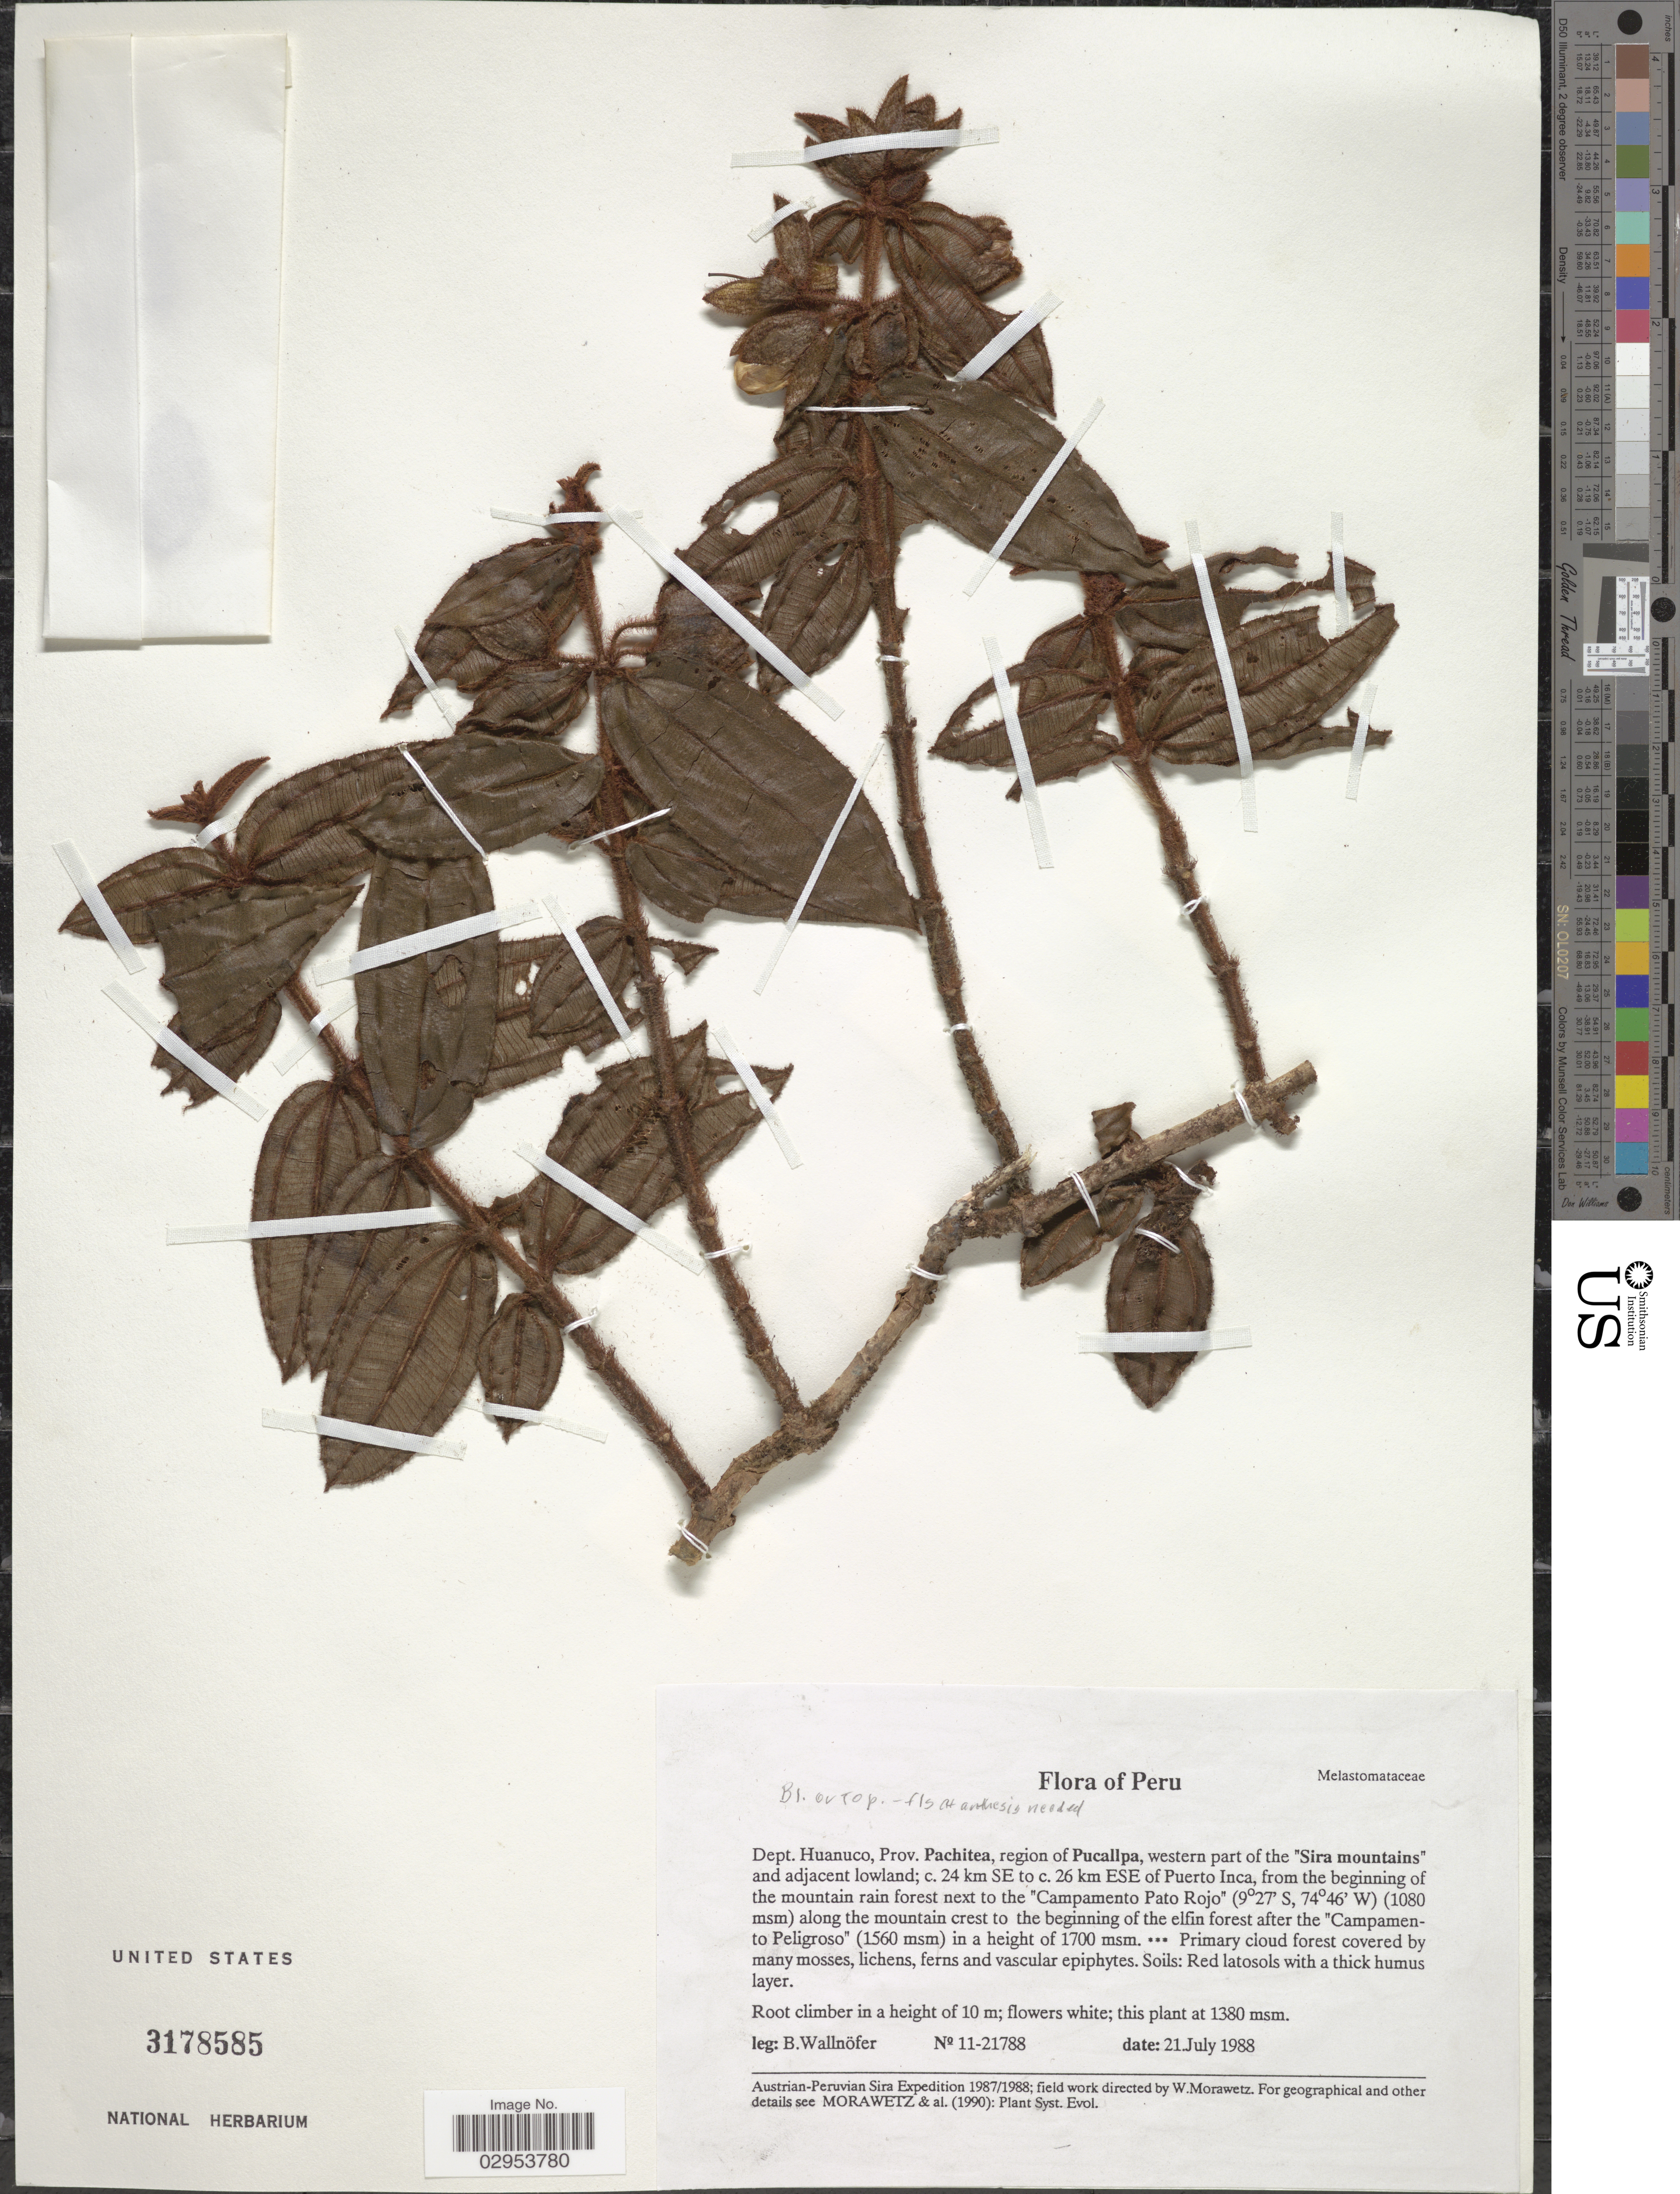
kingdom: Plantae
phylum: Tracheophyta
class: Magnoliopsida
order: Myrtales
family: Melastomataceae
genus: Blakea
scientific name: Blakea sp.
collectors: B. Wallnöfer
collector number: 11-21788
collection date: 1988-07-21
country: Peru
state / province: Huánuco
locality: Dept. Huanuco, Prov. Pachitea, region of Pucallpa, western part of the 'Sierra mountains' and adjacent lowland; 24 km SE to c. 26 km ESE of Puerto Inca, from the beginning of the mountain rain forest next to the 'Campamento Pato Rojo' along the mountain crest to the beginning of the elfin forest after the 'Campamento to Peligroso.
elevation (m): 1080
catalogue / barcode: US 3178585